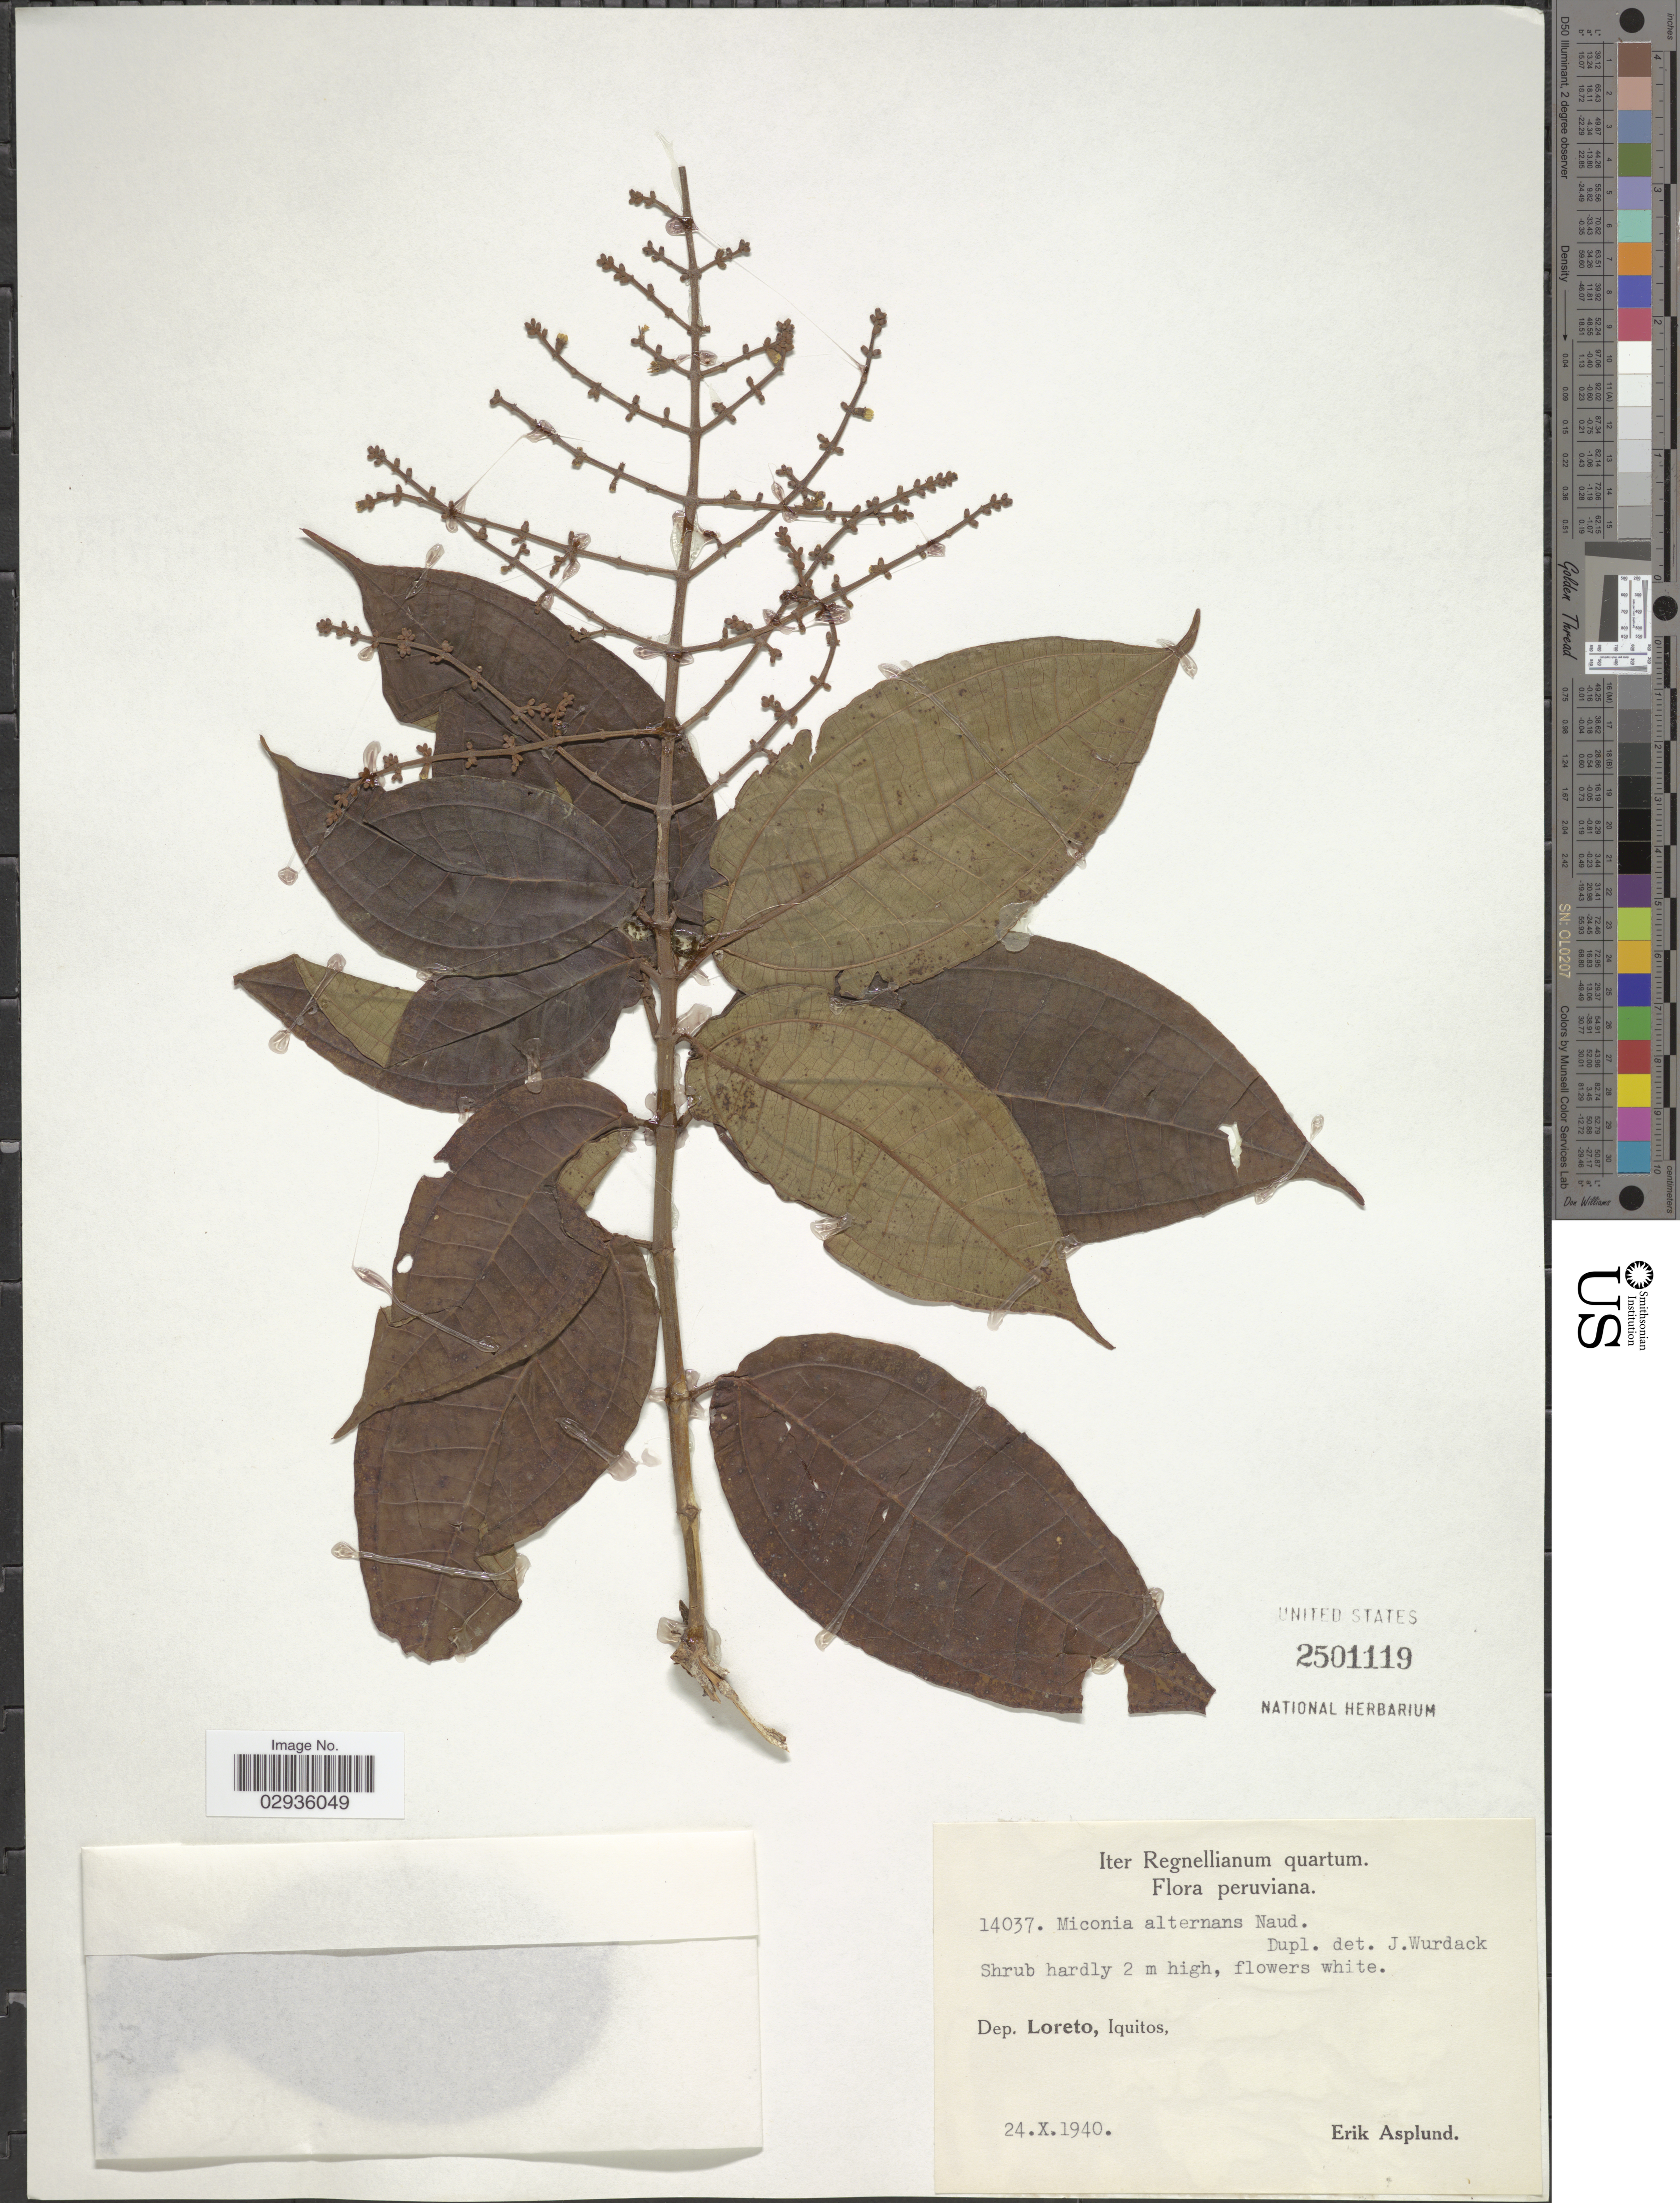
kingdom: Plantae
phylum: Tracheophyta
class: Magnoliopsida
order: Myrtales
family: Melastomataceae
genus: Miconia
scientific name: Miconia alternans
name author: Naudin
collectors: E. Asplund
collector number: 14037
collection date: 1940-10-24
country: Peru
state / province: Loreto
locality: Dep. Loreto, Iquitos.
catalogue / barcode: US 2501119